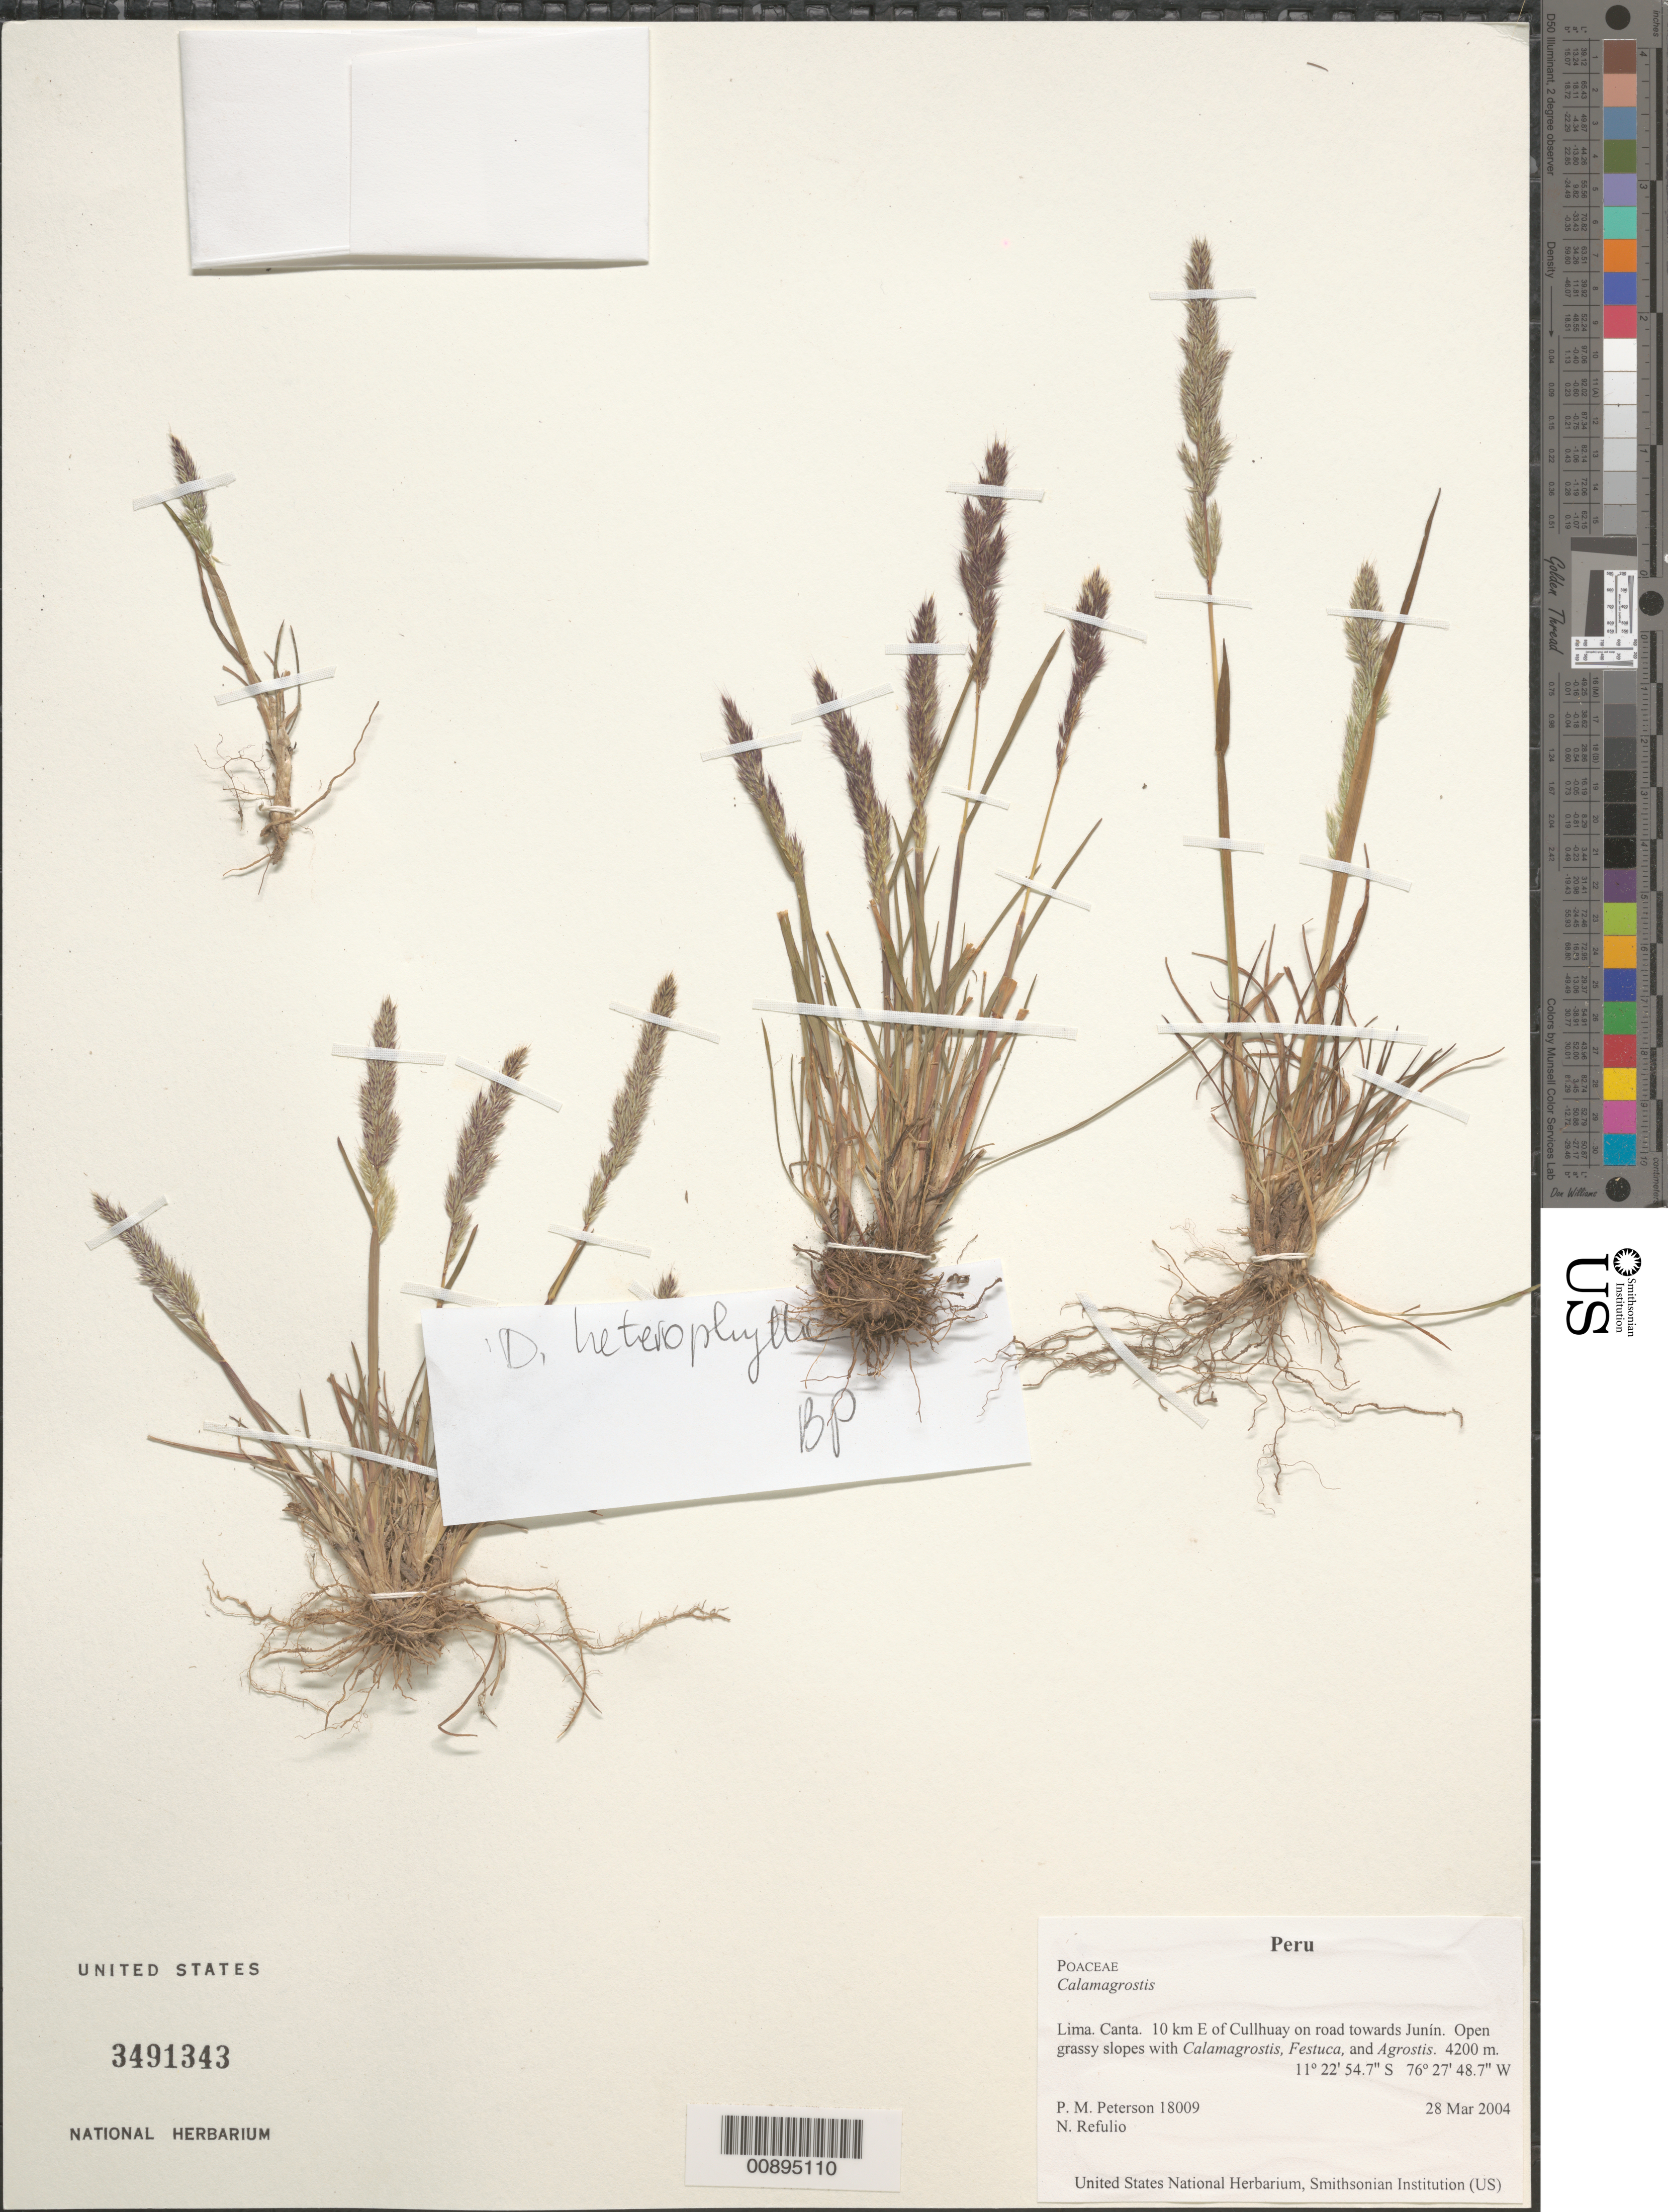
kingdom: Plantae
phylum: Tracheophyta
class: Liliopsida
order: Poales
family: Poaceae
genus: Calamagrostis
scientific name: Calamagrostis sp.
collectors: P. M. Peterson & N. Refulio-Rodríguez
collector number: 18009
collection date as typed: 28 Mar 2004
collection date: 2004-03-28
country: Peru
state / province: Lima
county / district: Canta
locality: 10 km E of Cullhuay on road towards Junín. Open grassy slopes with Calamagrostis, Festuca, and Agrostis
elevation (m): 4200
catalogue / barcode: US 3491343